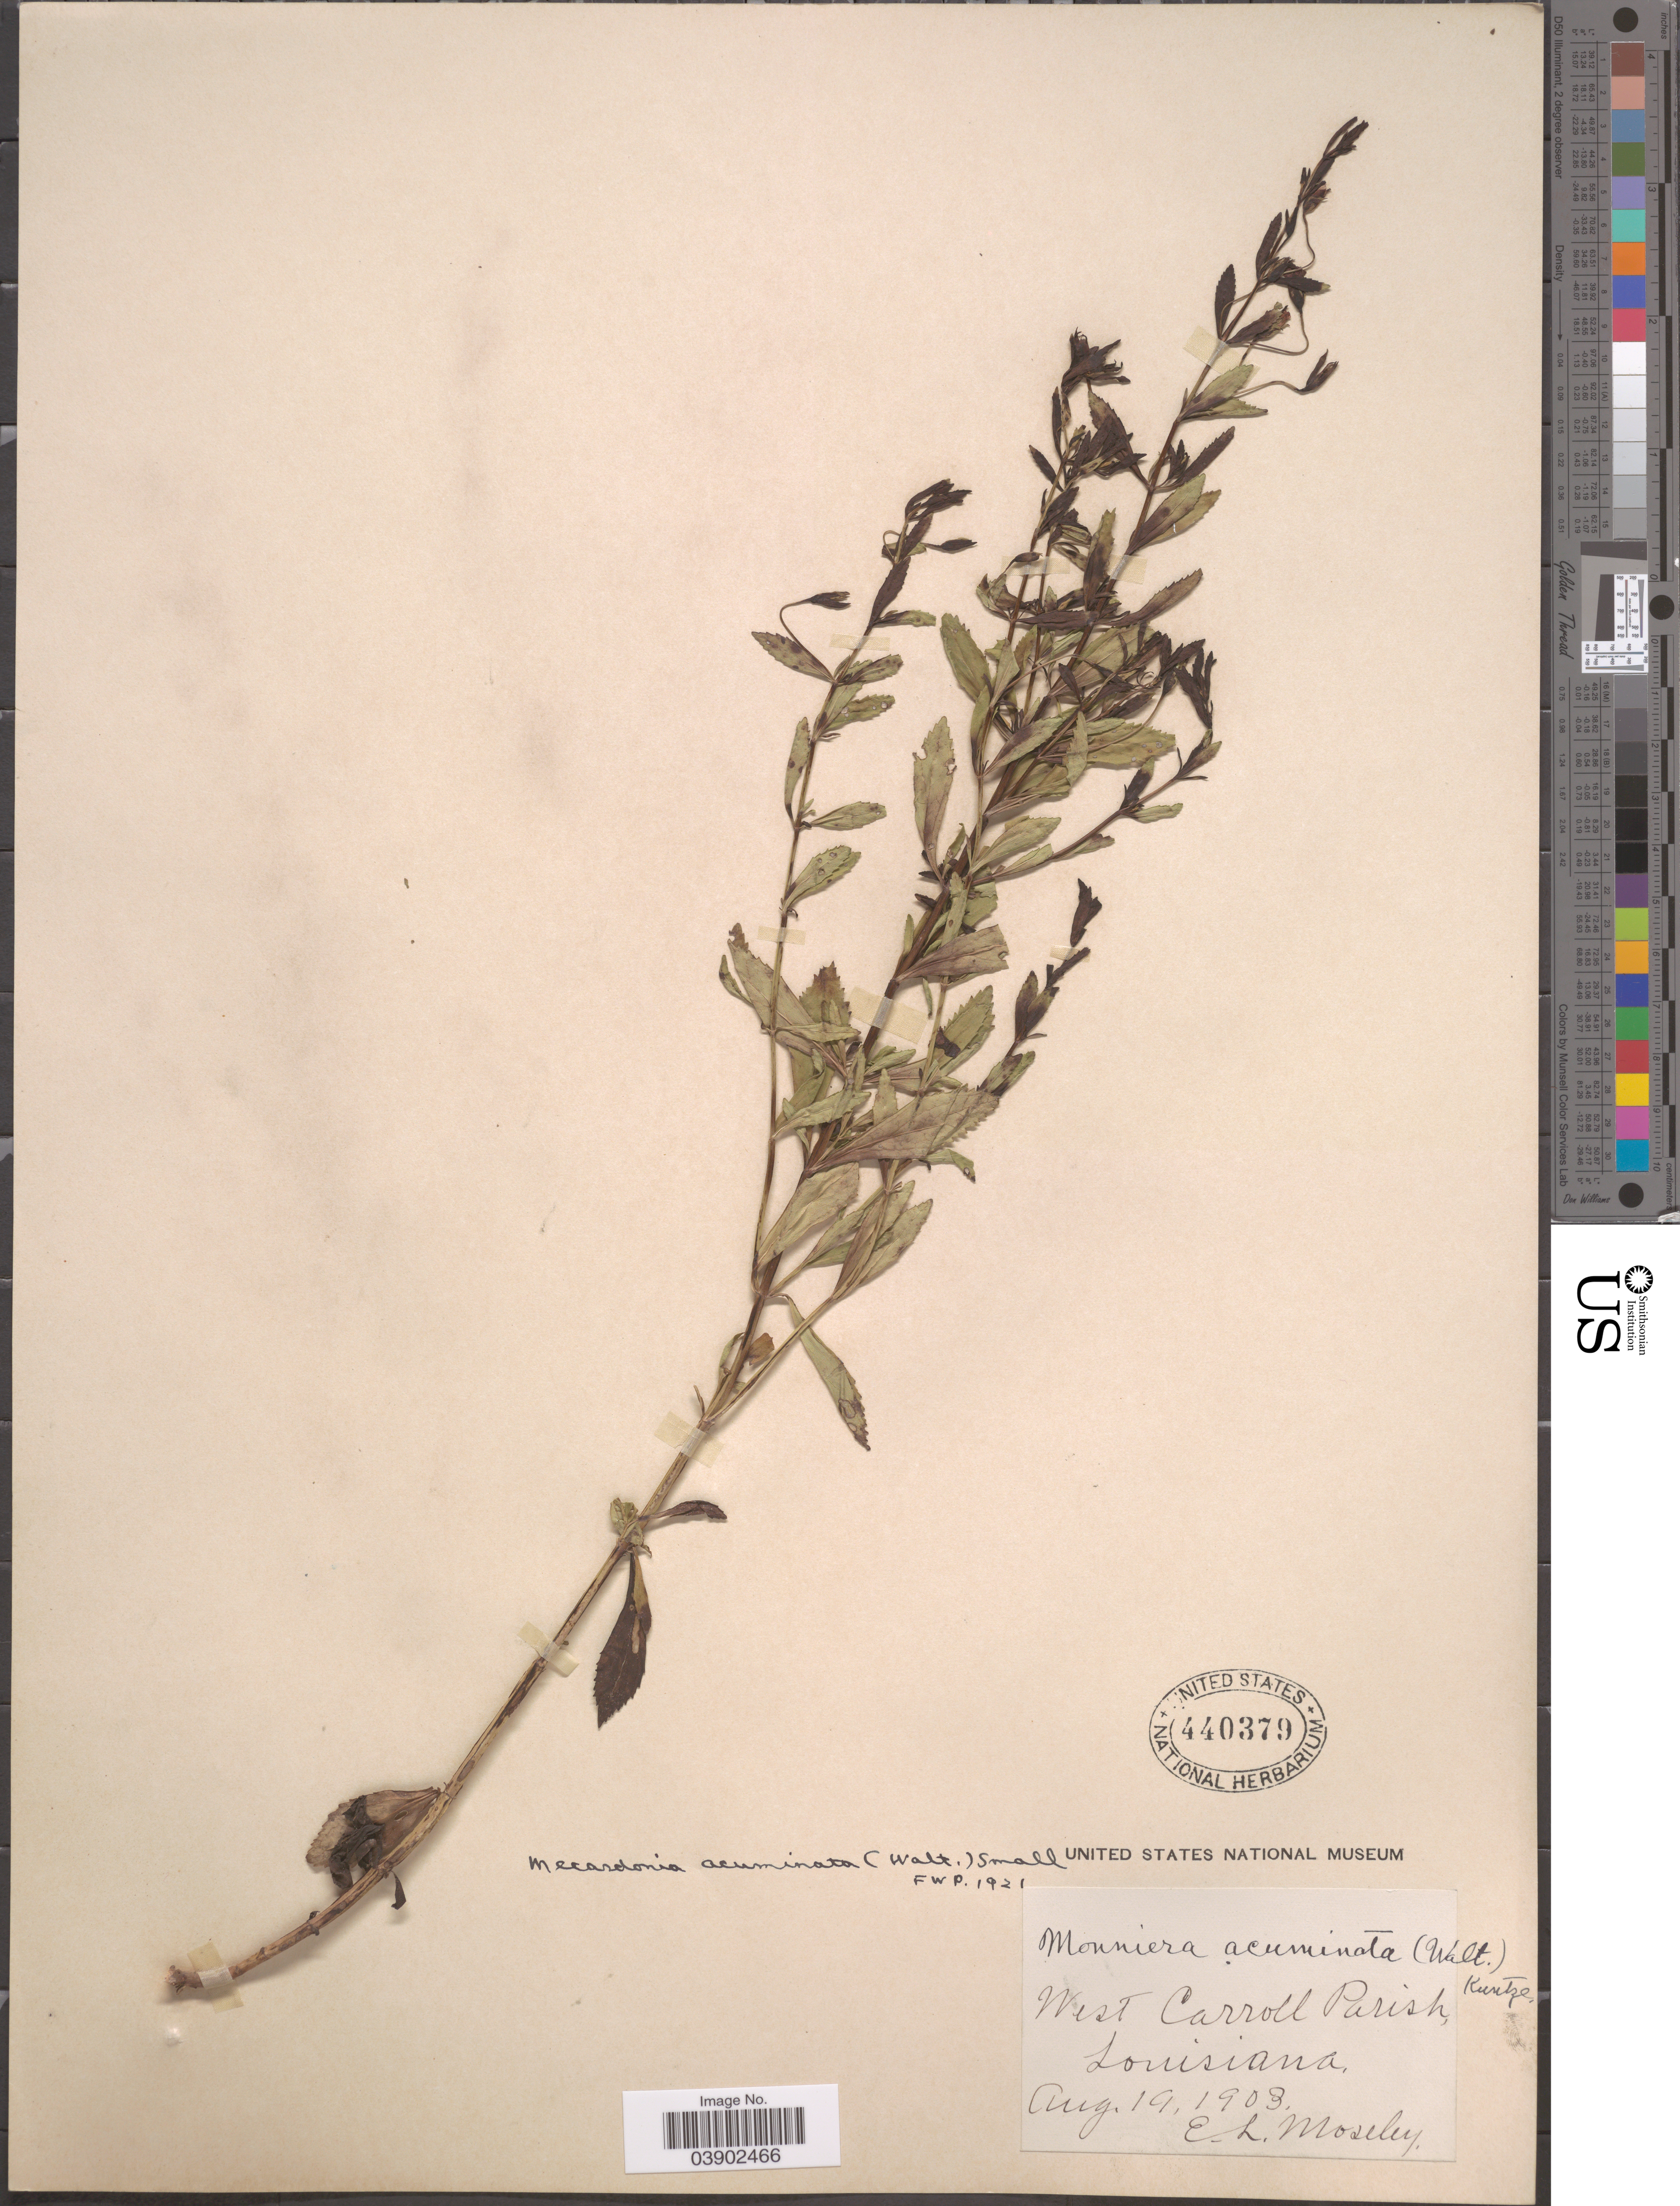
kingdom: Plantae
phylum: Tracheophyta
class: Magnoliopsida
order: Lamiales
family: Plantaginaceae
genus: Mecardonia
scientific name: Mecardonia acuminata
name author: (Walter) Small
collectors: E. Moseley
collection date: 1903-08-19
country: United States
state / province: Louisiana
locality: West Carroll Parish.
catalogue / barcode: US 440379